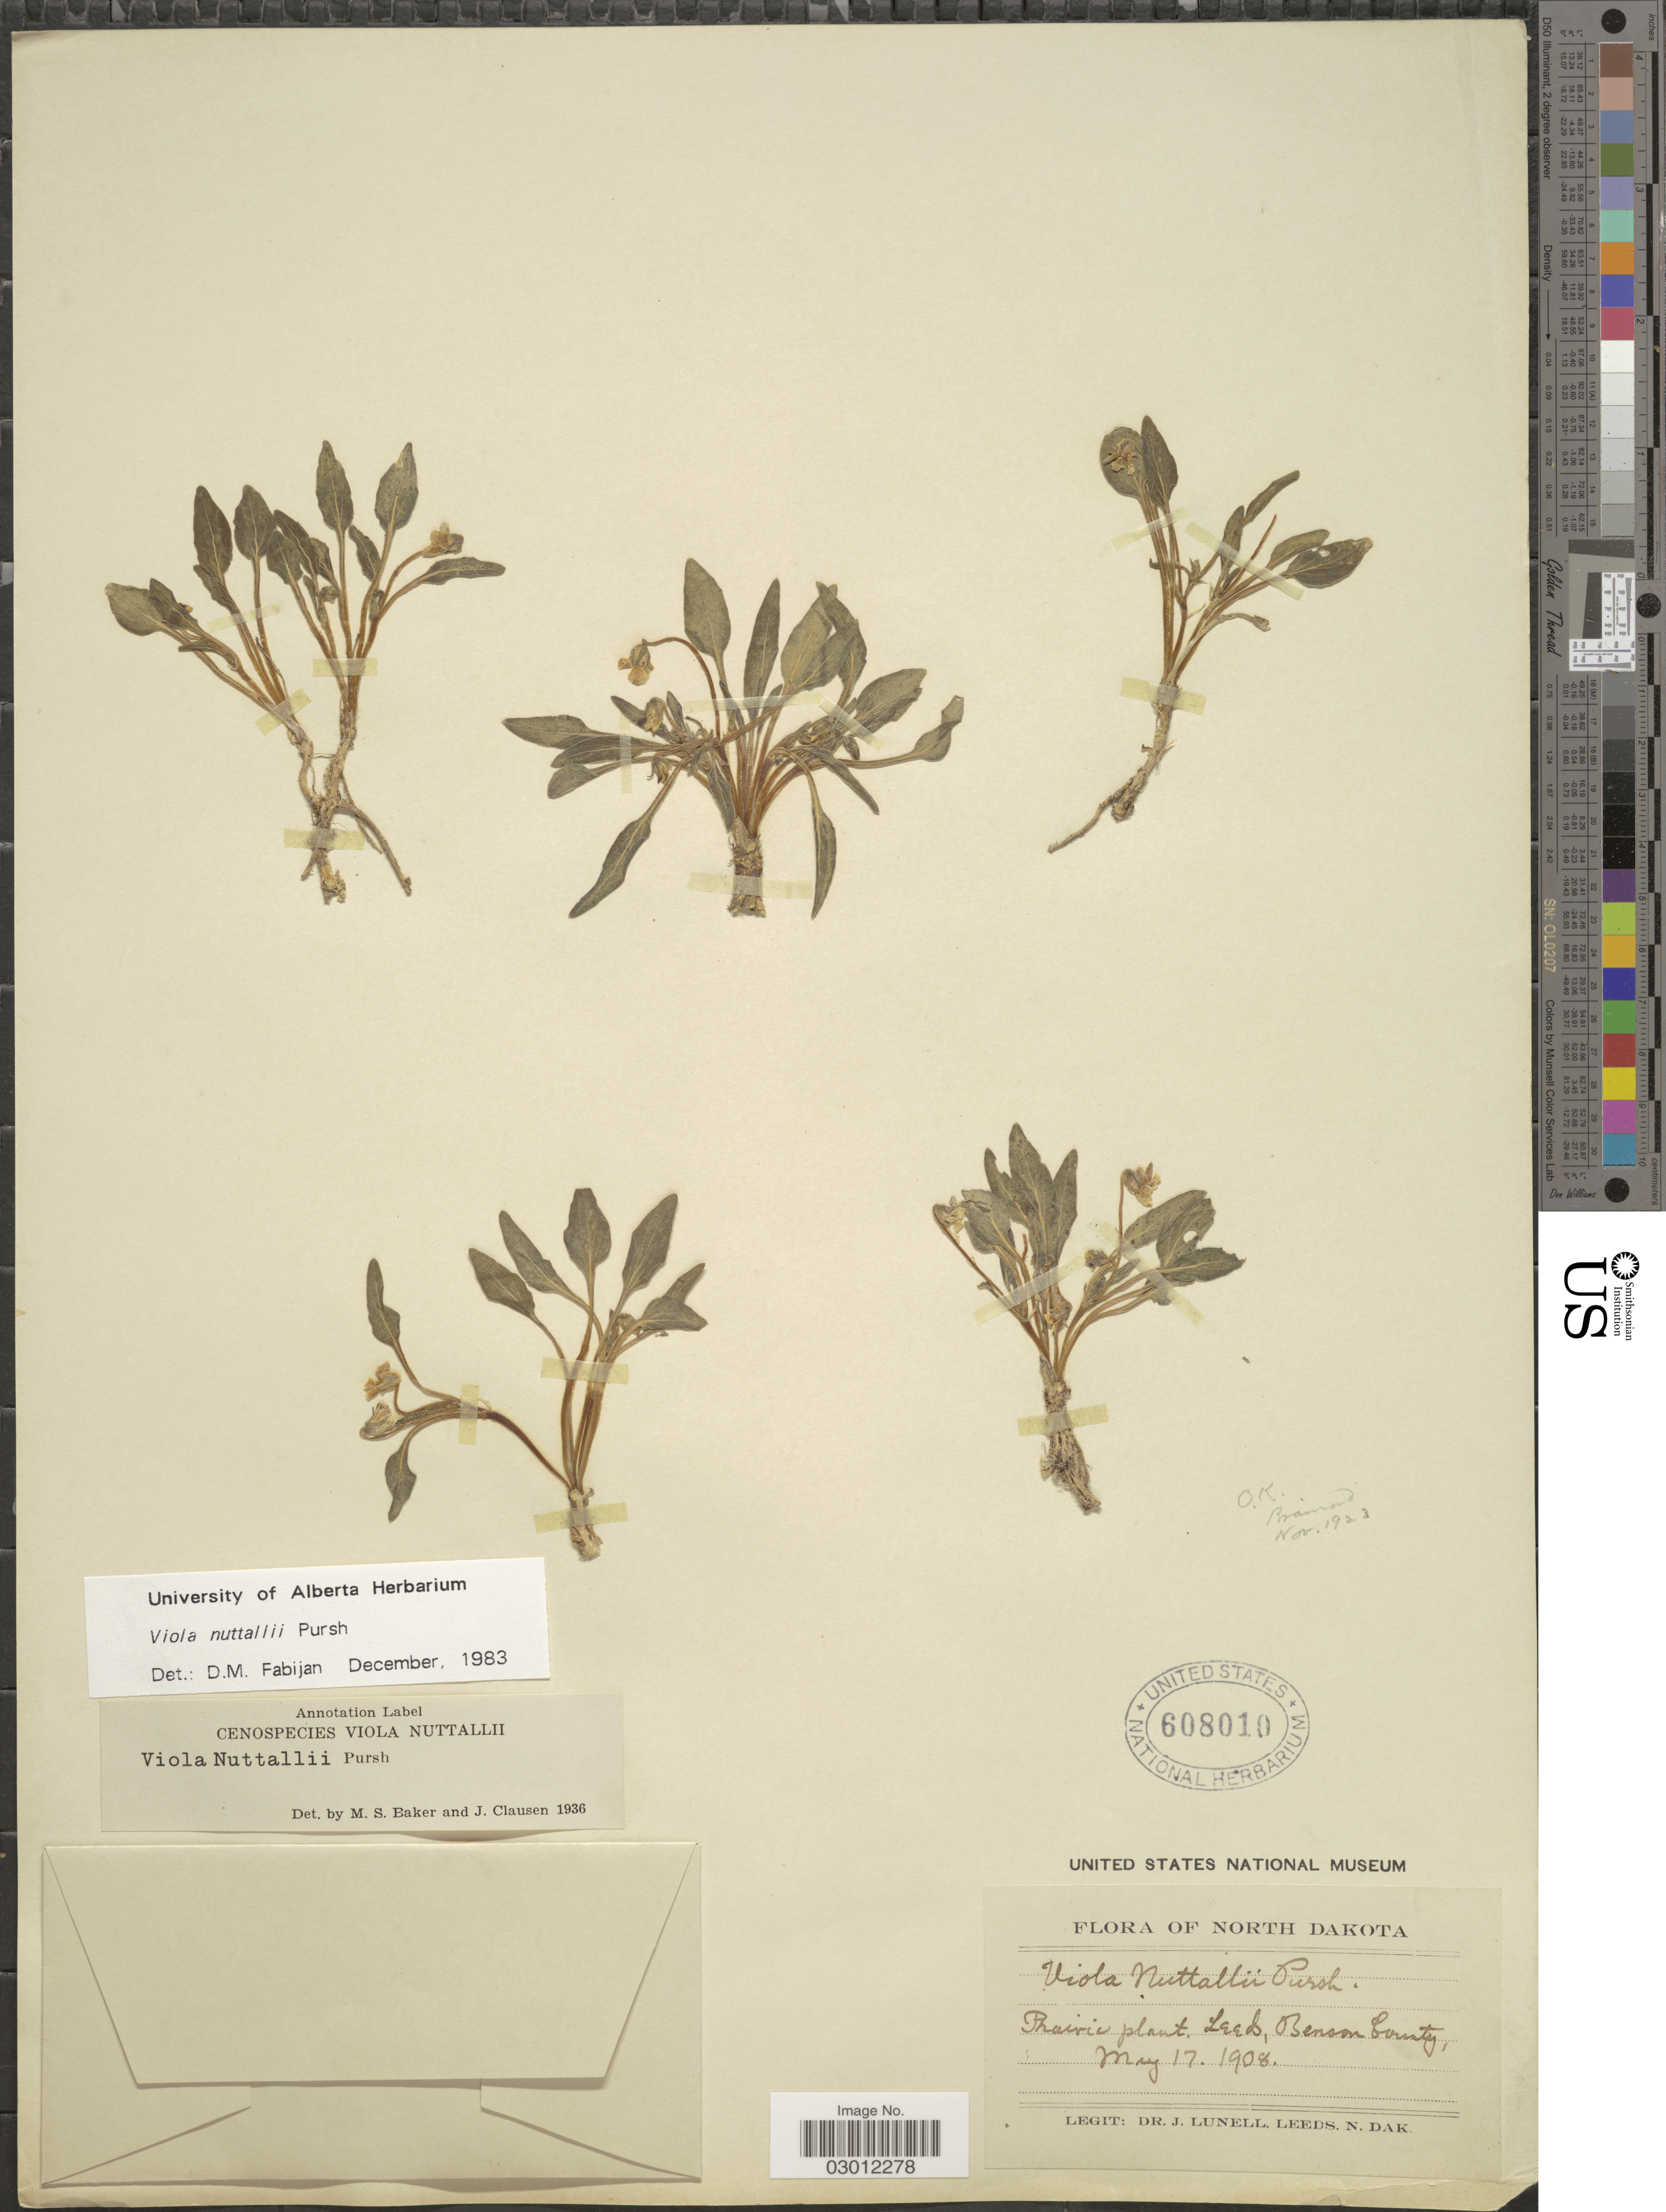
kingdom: Plantae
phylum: Tracheophyta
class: Magnoliopsida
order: Malpighiales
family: Violaceae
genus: Viola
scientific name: Viola nuttallii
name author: Pursh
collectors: J. Lunell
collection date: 1908-05-17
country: United States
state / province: North Dakota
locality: Leeds, Benson County.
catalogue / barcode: US 608010